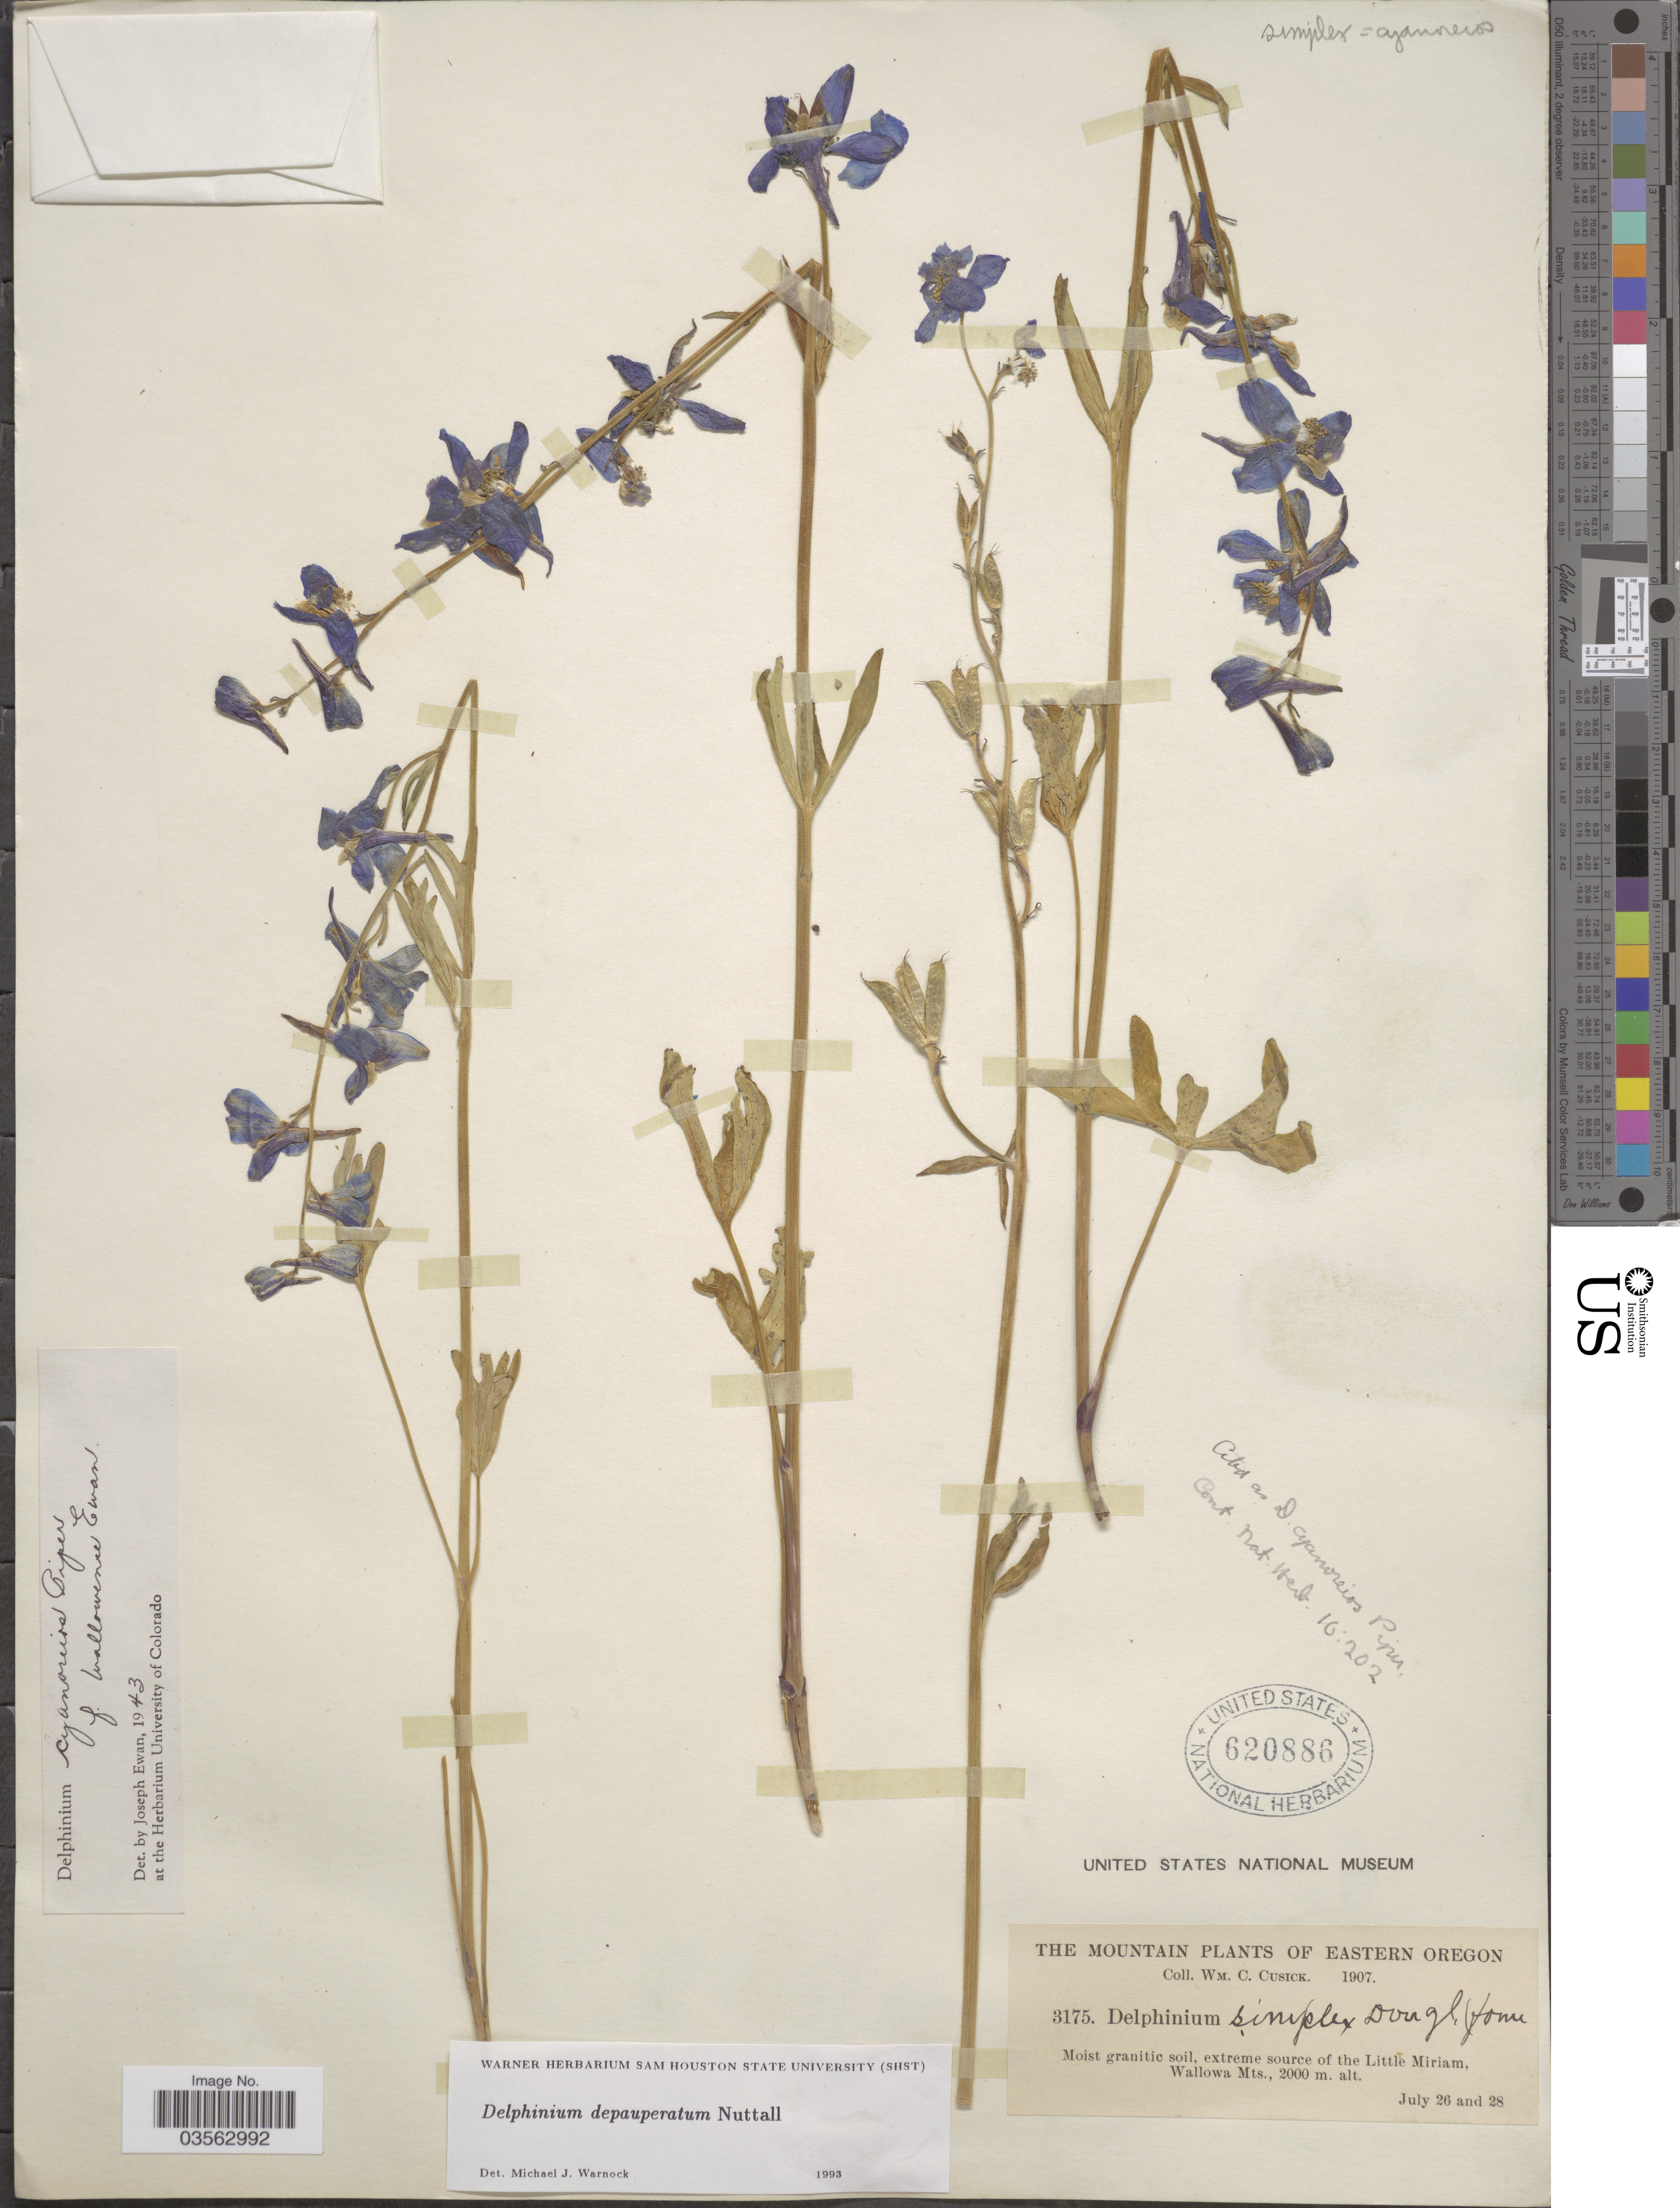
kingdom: Plantae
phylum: Tracheophyta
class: Magnoliopsida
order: Ranunculales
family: Ranunculaceae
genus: Delphinium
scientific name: Delphinium depauperatum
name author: Nutt.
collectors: W. C. Cusick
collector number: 3175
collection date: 1907-07-26/1907-07-28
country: United States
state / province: Oregon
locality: The Mountain. Eastern Oregon. Extreme source of the Little Miriam, Wallowa Mts.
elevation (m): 2000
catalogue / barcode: US 620886